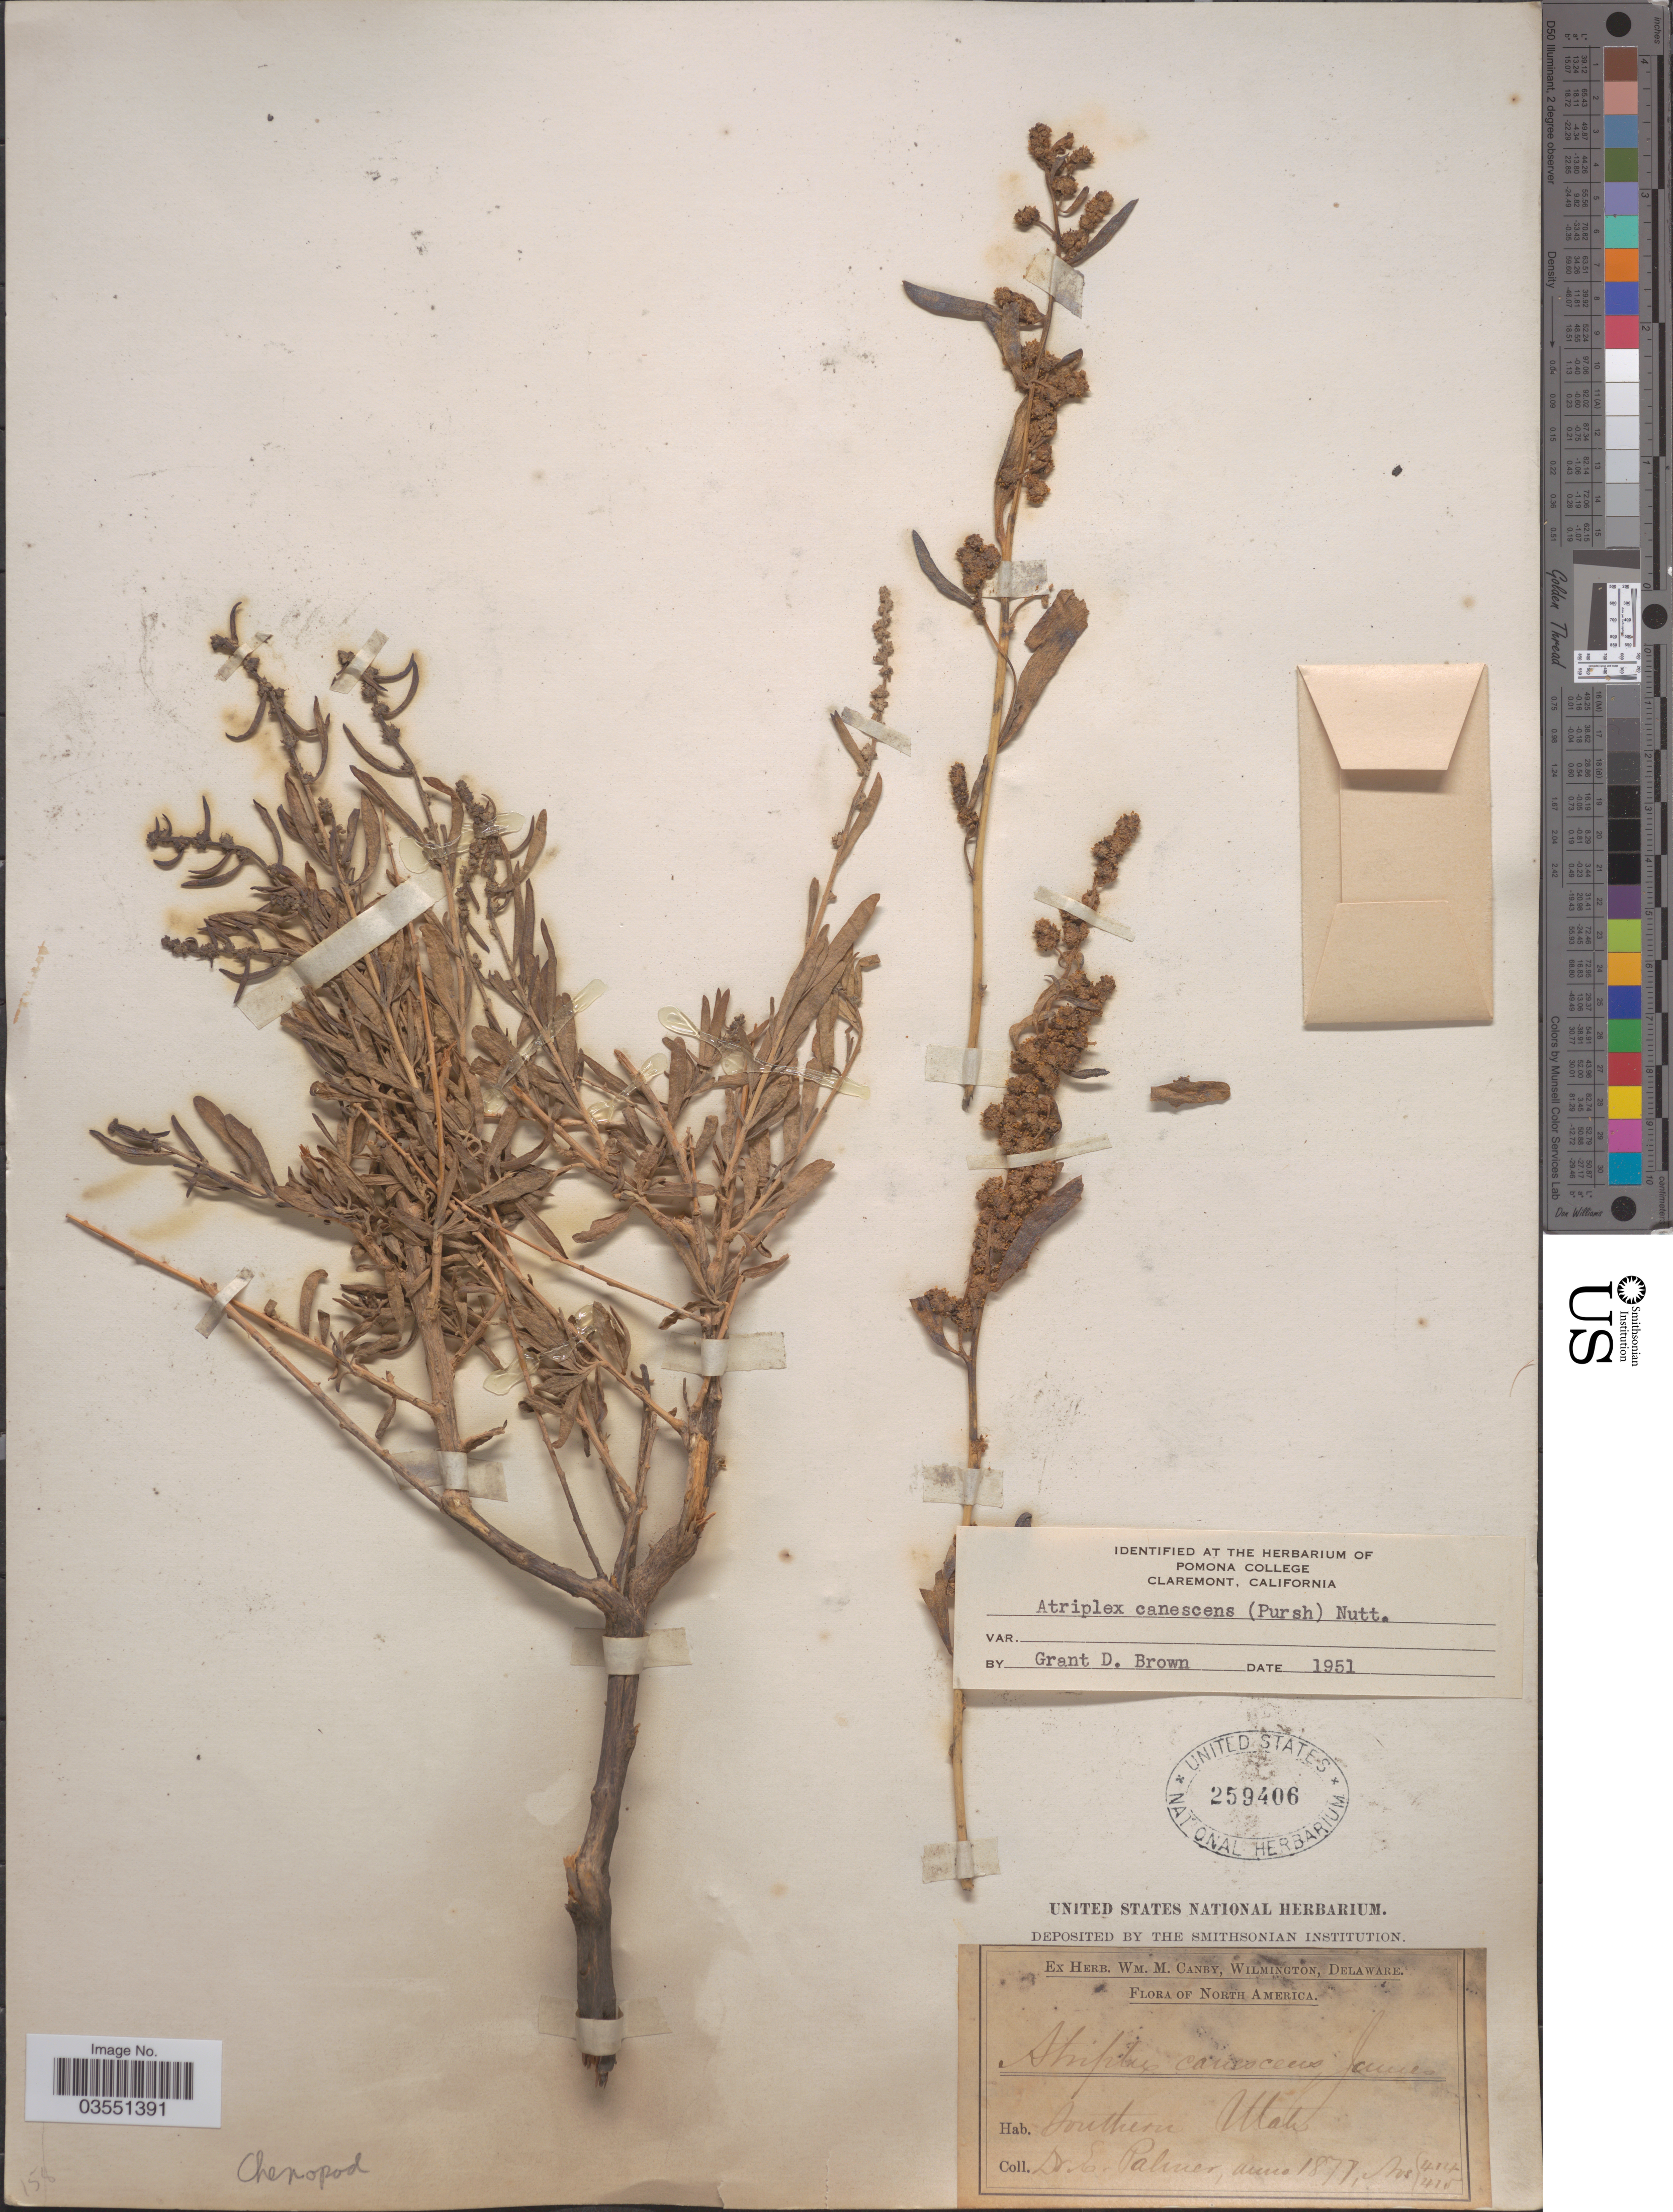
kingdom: Plantae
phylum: Tracheophyta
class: Magnoliopsida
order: Caryophyllales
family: Amaranthaceae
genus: Atriplex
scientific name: Atriplex canescens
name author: (Pursh) Nutt.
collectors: E. Palmer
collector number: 414/415*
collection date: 1877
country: United States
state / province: Utah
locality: Southern Utah.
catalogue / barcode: US 259406